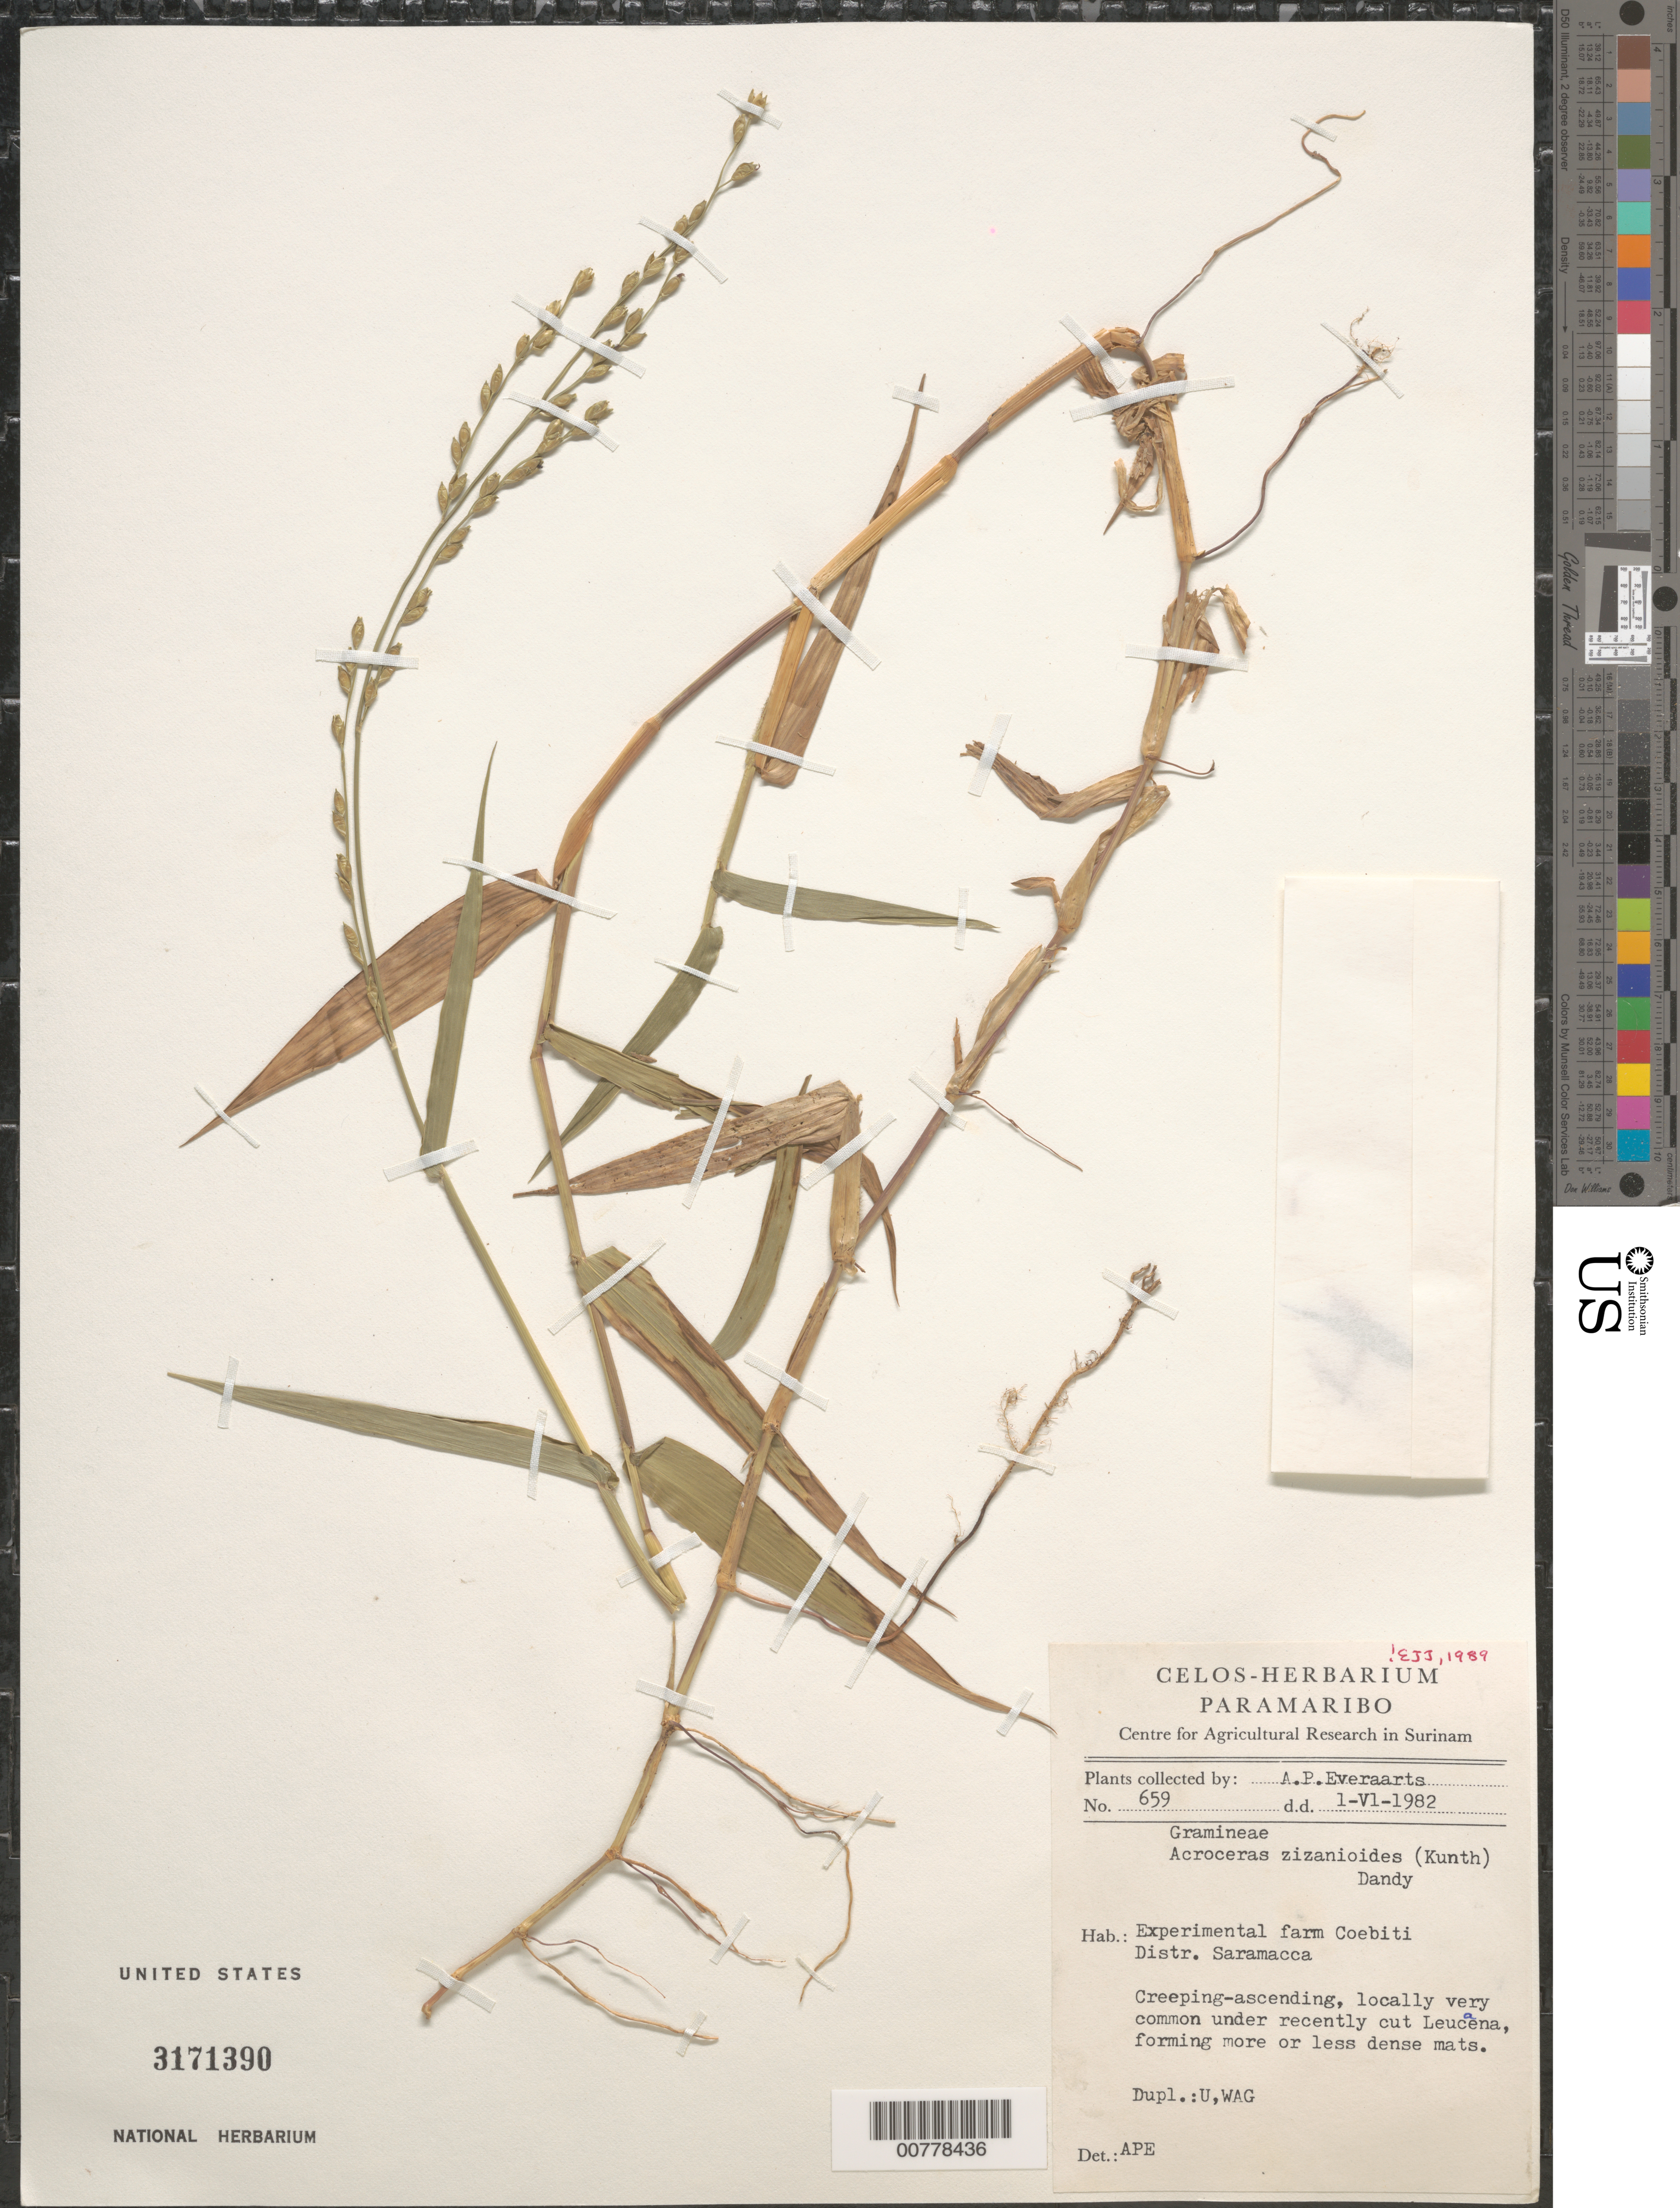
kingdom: Plantae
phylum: Tracheophyta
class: Liliopsida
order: Poales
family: Poaceae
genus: Acroceras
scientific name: Acroceras zizanioides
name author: (Kunth) Dandy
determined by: Judziewicz, E. J.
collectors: A. Everaarts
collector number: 659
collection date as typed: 1-Jun-82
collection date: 1982-06-01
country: Suriname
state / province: Saramacca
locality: Coebiti Experimental Farm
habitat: Under recently cut Leucaena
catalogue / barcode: US 3171390